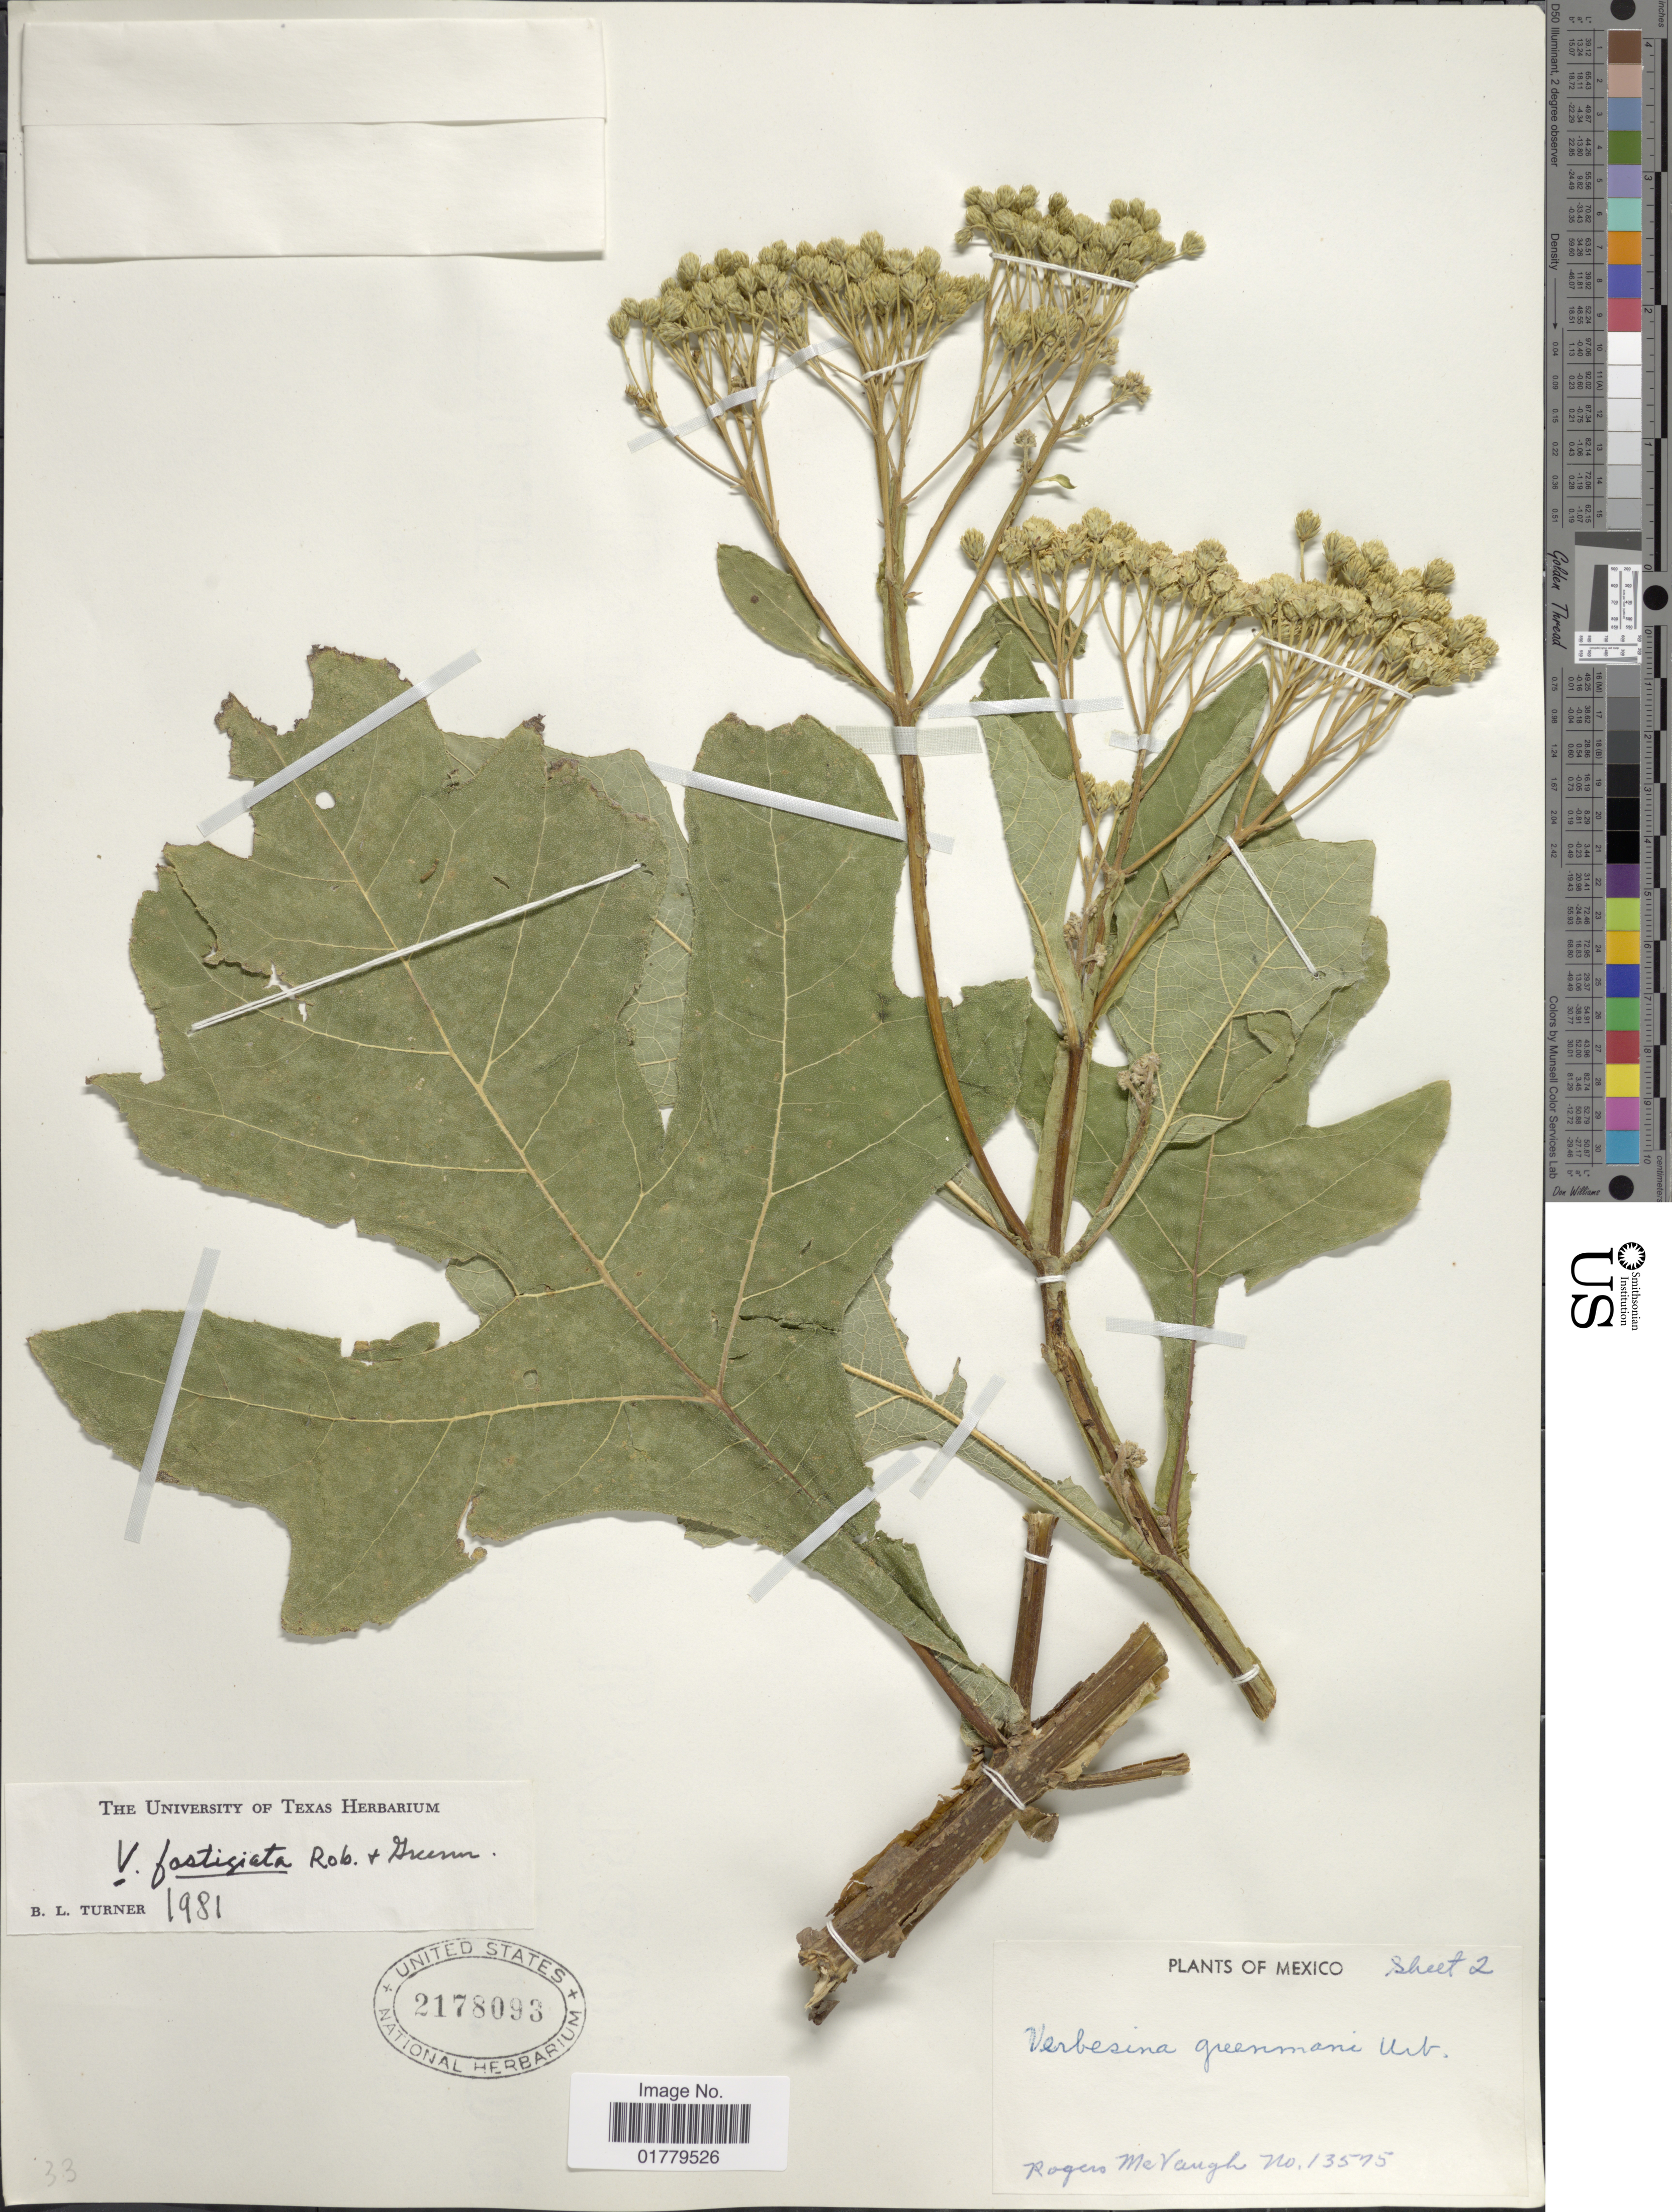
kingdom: Plantae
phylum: Tracheophyta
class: Magnoliopsida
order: Asterales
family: Asteraceae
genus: Verbesina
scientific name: Verbesina fastigiata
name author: B.L. Rob. & Greenm.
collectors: R. McVaugh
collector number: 13575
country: Mexico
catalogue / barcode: US 2178093